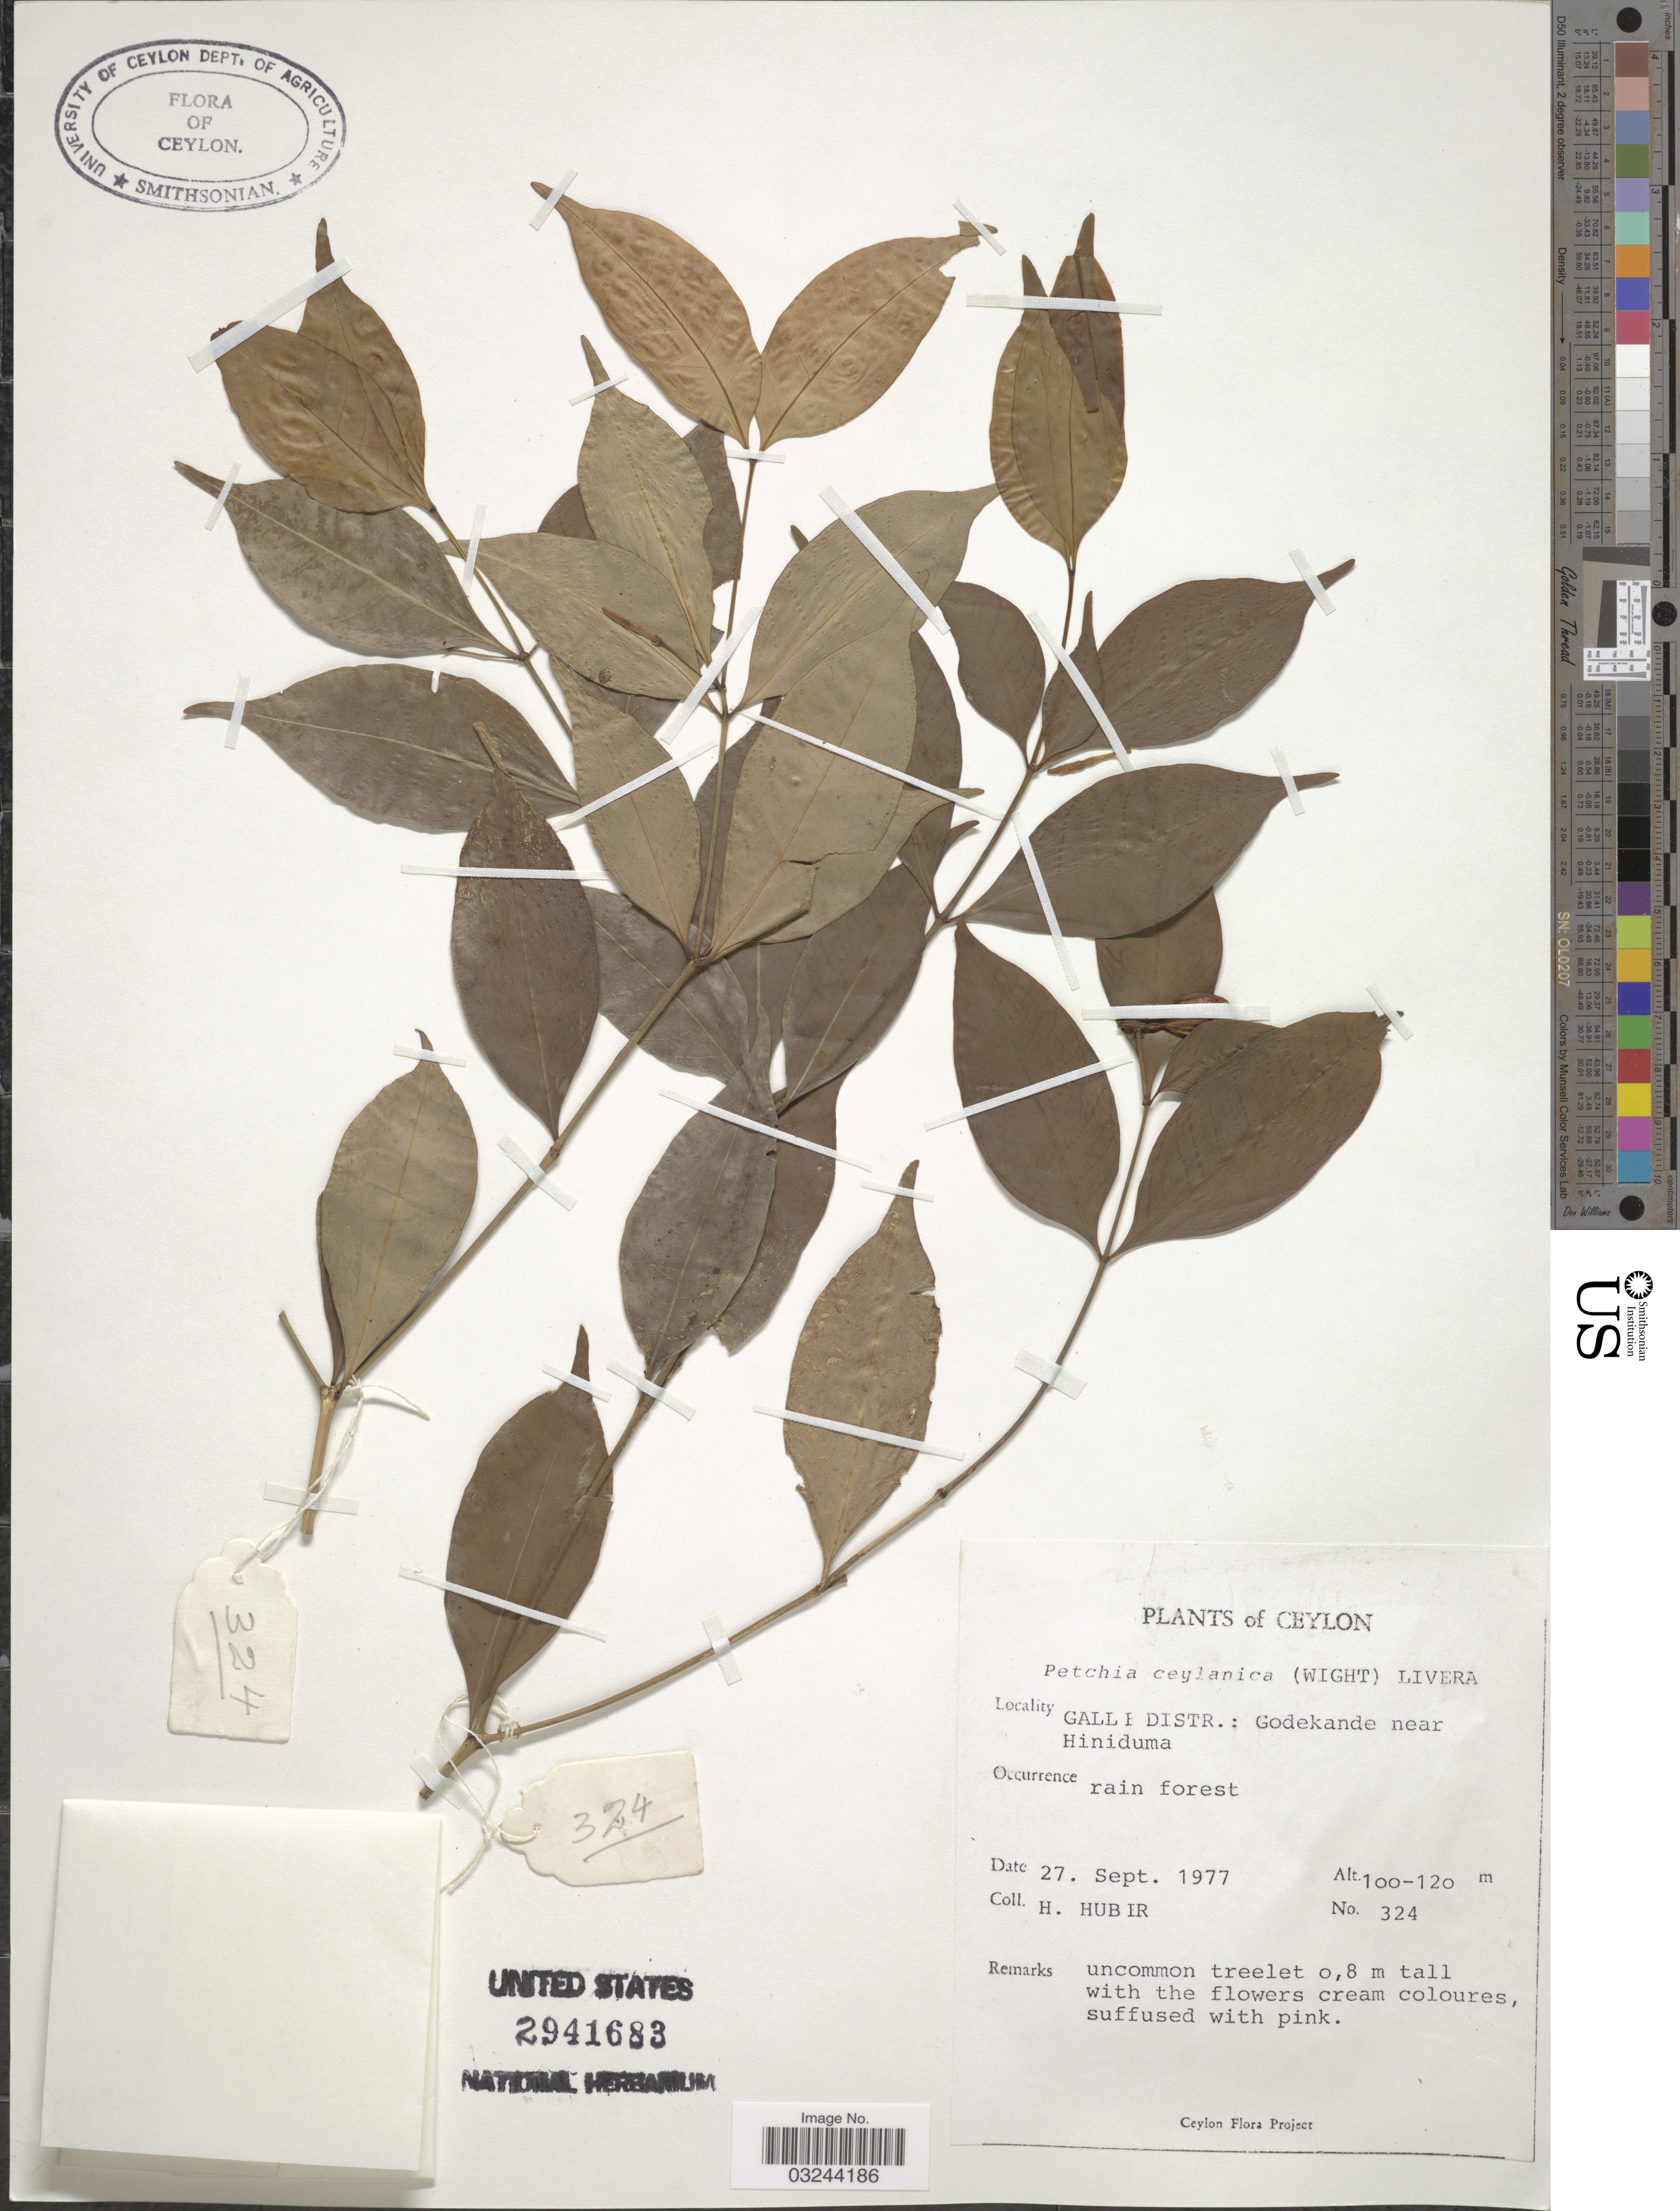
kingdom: Plantae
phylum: Tracheophyta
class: Magnoliopsida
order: Gentianales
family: Apocynaceae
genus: Petchia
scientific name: Petchia ceylanica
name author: (Wight) Livera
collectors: H. Huber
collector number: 324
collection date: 1977-09-27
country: Sri Lanka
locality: Ceylon, Galle Distr.: Godekande near Hiniduma.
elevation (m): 100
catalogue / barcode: US 2941683